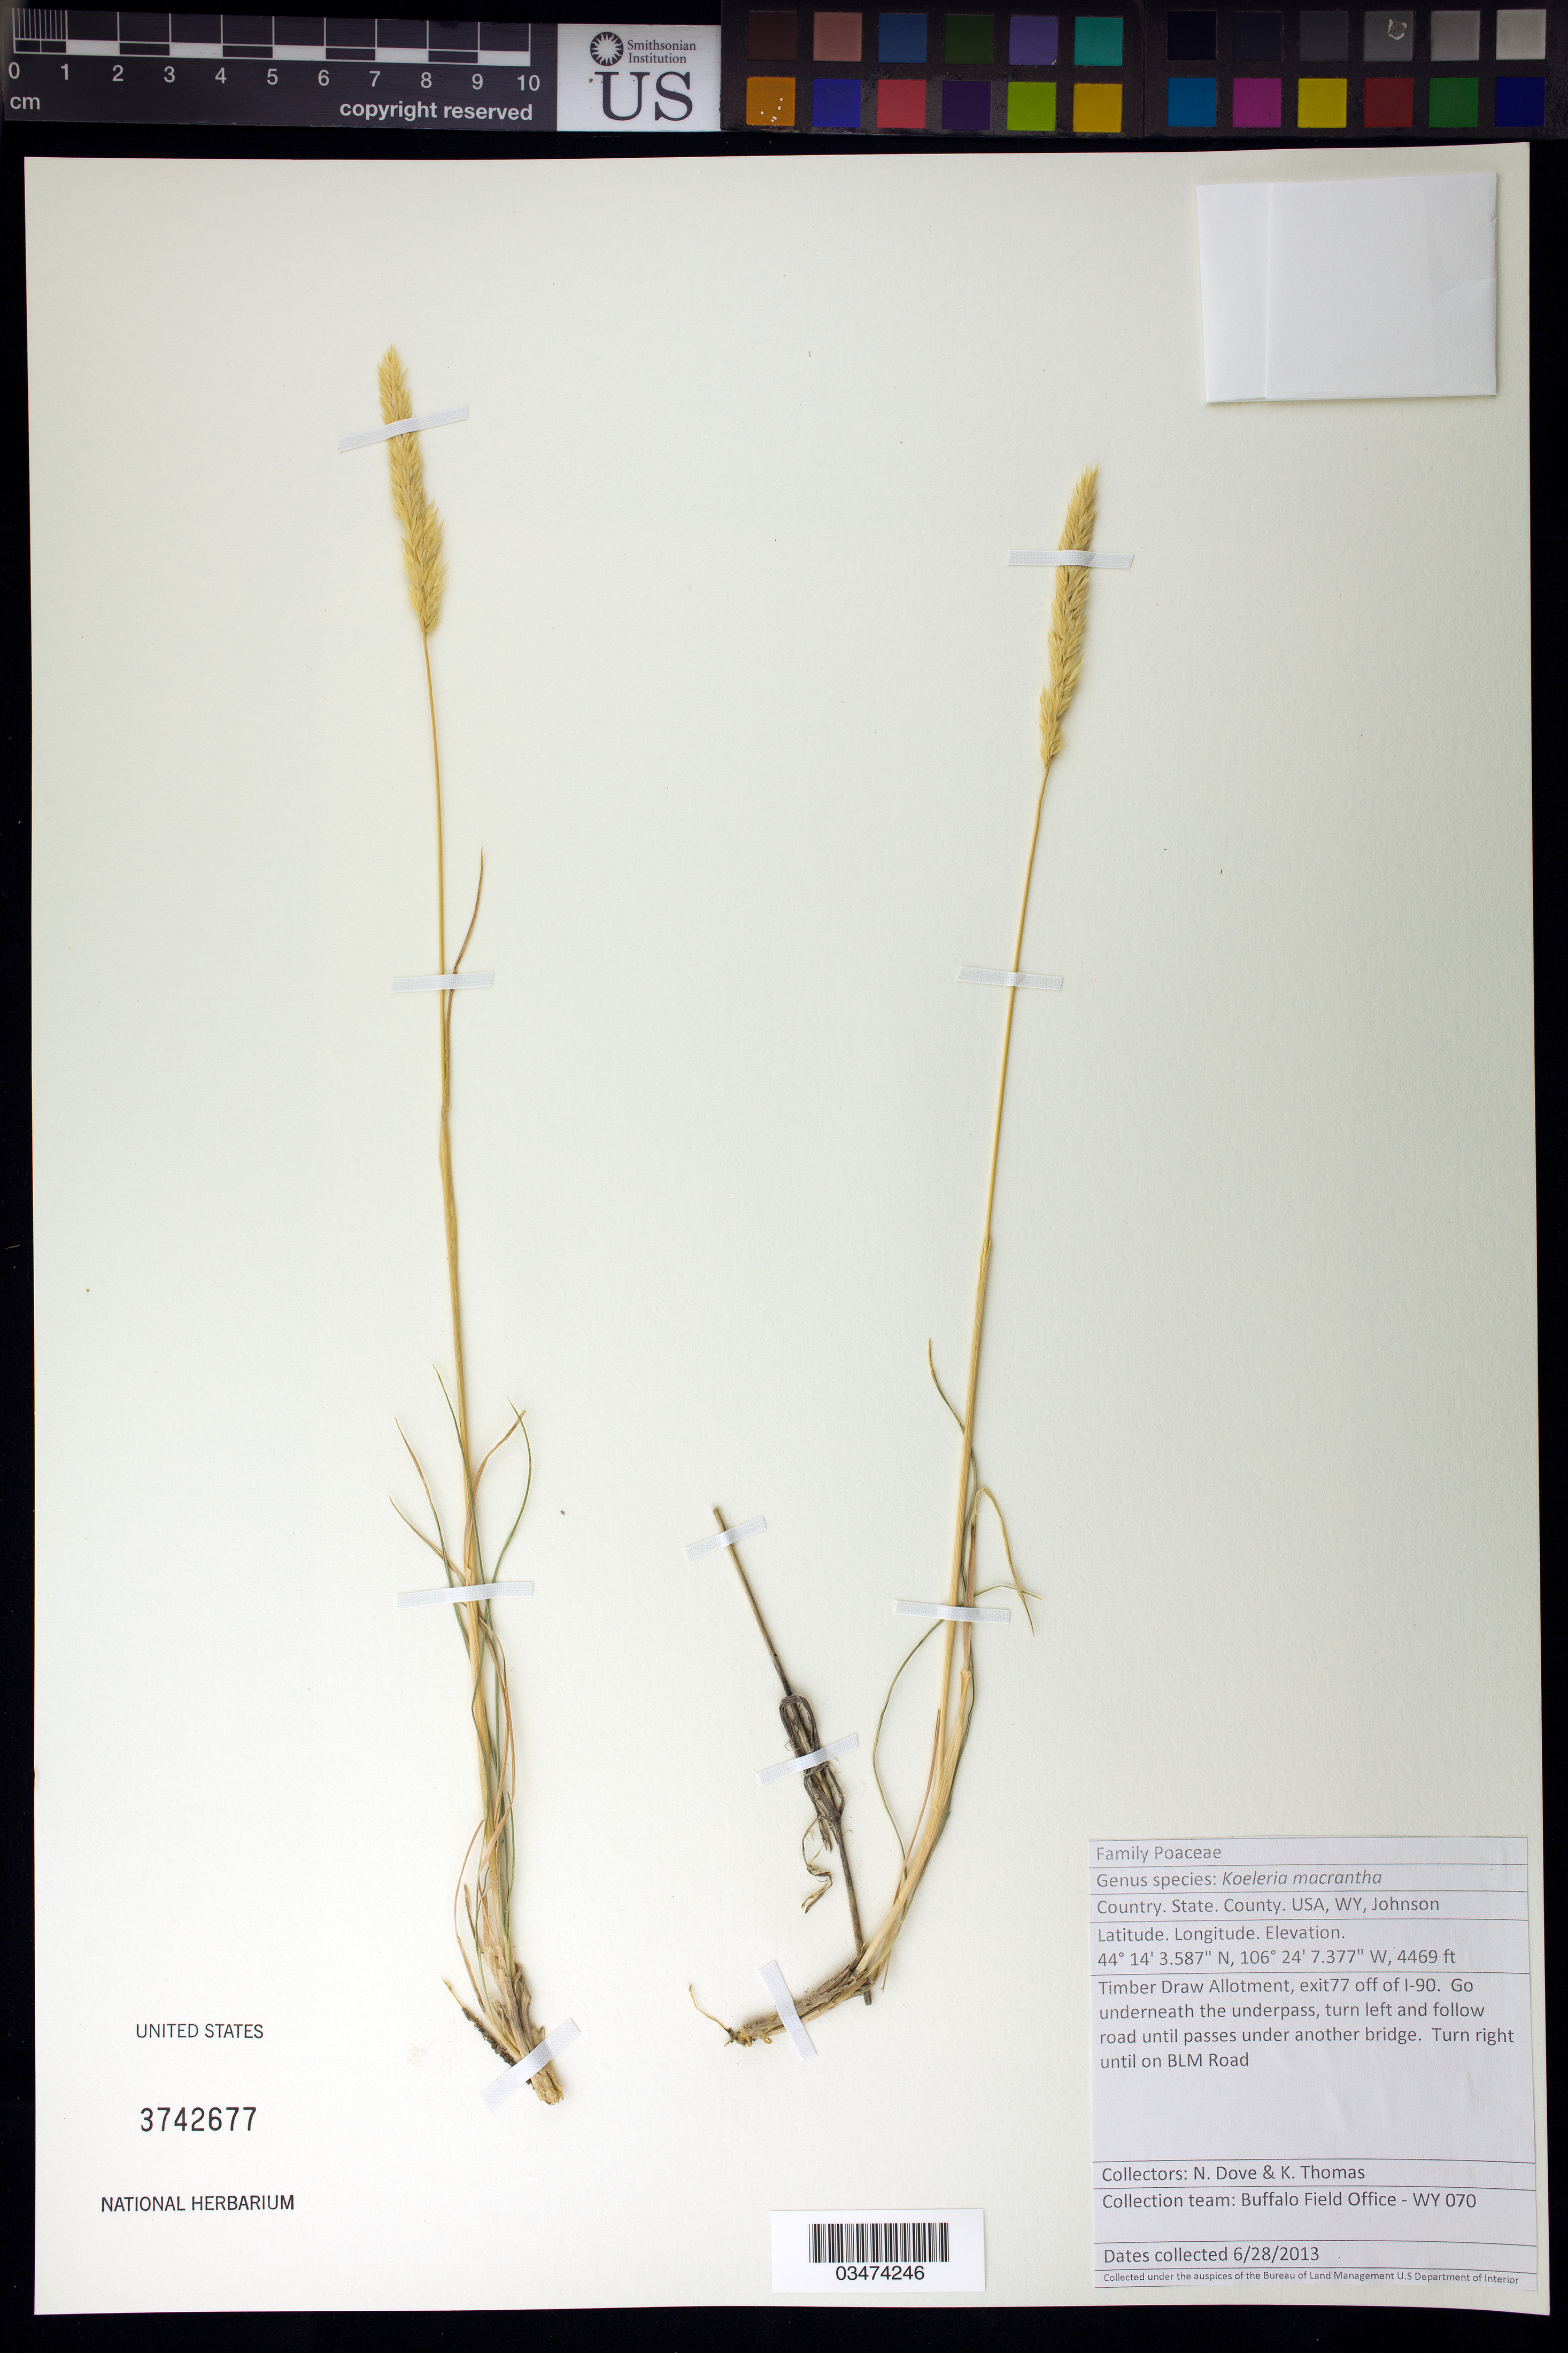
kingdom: Plantae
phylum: Tracheophyta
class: Liliopsida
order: Poales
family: Poaceae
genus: Koeleria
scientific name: Koeleria macrantha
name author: (Ledeb.) Schult.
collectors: N. Dove & K. Thomas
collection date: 2013-06-28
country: United States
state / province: Wyoming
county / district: Johnson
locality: Timber Draw Allotment, exit 77 off of I-90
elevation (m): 1362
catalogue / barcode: US 3742677